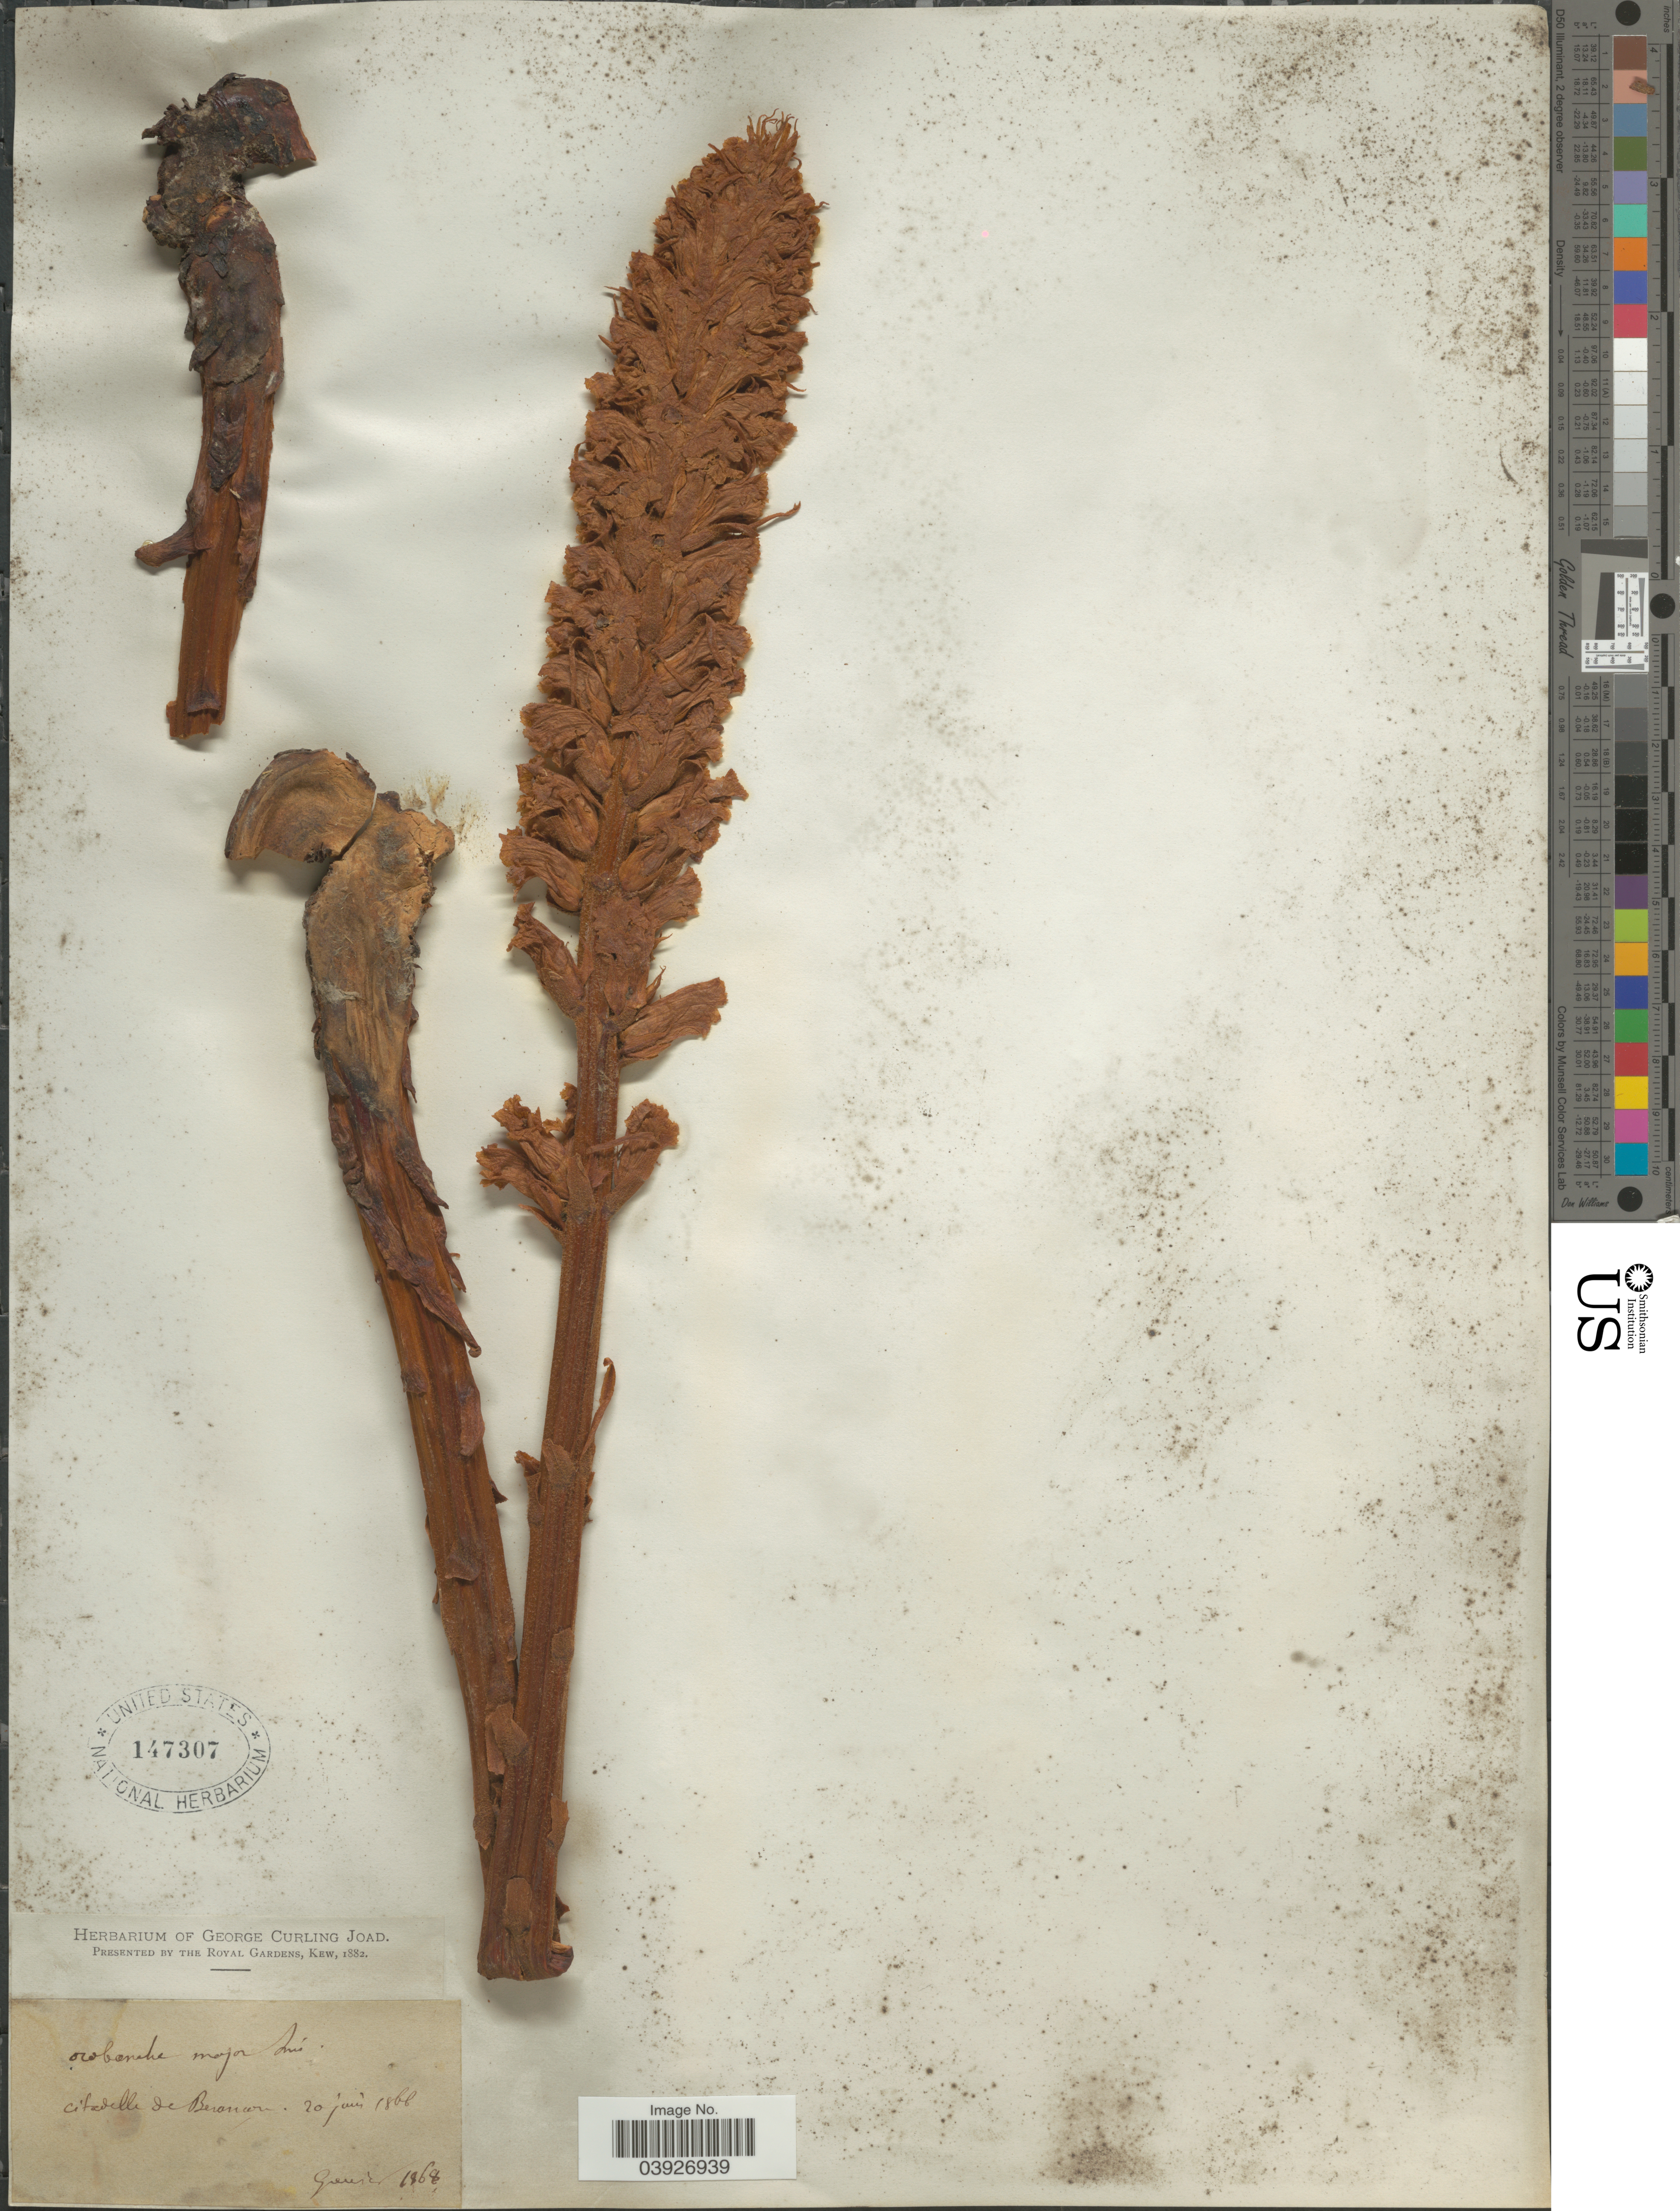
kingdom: Plantae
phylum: Tracheophyta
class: Magnoliopsida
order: Lamiales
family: Orobanchaceae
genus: Orobanche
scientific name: Orobanche major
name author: L.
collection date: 1868-06-20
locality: Citaville de Beranar. [interpreted]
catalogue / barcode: US 147307